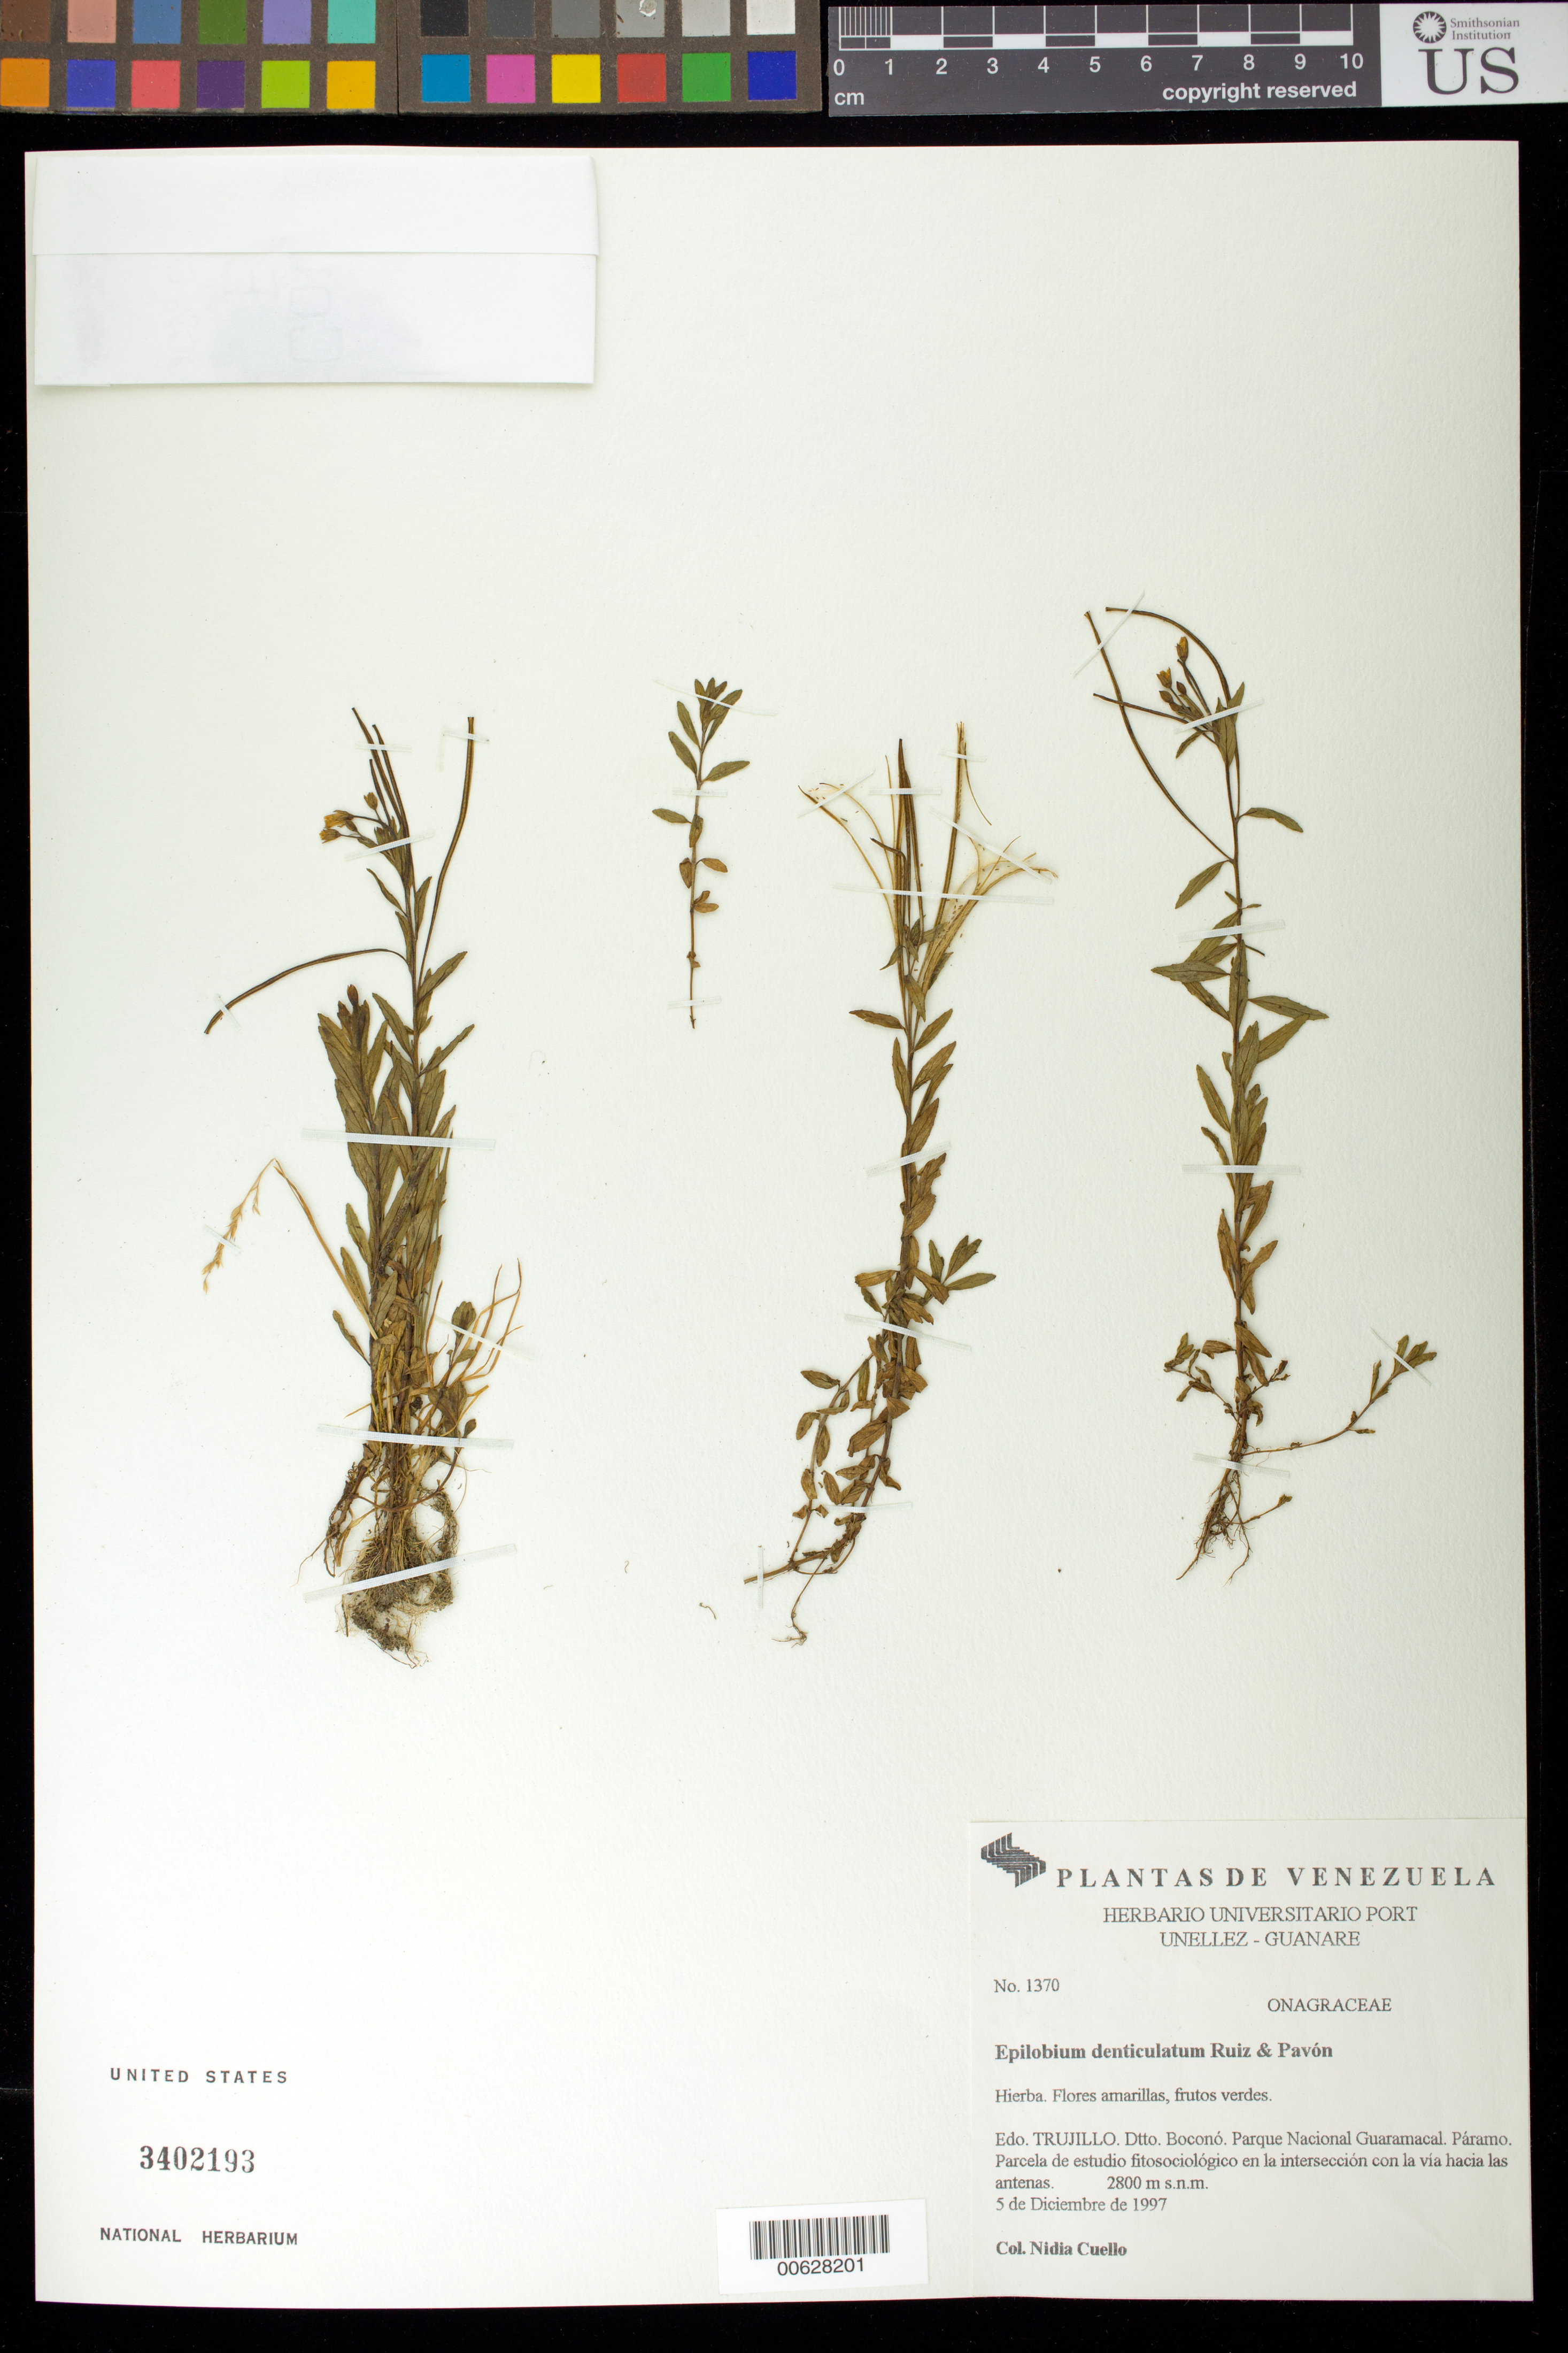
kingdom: Plantae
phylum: Tracheophyta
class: Magnoliopsida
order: Myrtales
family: Onagraceae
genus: Epilobium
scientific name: Epilobium denticulatum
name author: Ruiz & Pav.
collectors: N. L. Cuello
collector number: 1370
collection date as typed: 05 Dec 1997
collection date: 1997-12-05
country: Venezuela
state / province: Trujillo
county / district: Boconó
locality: Parque Nacional Guaramacal. Parcela estudio fitosociológica en la intersección con la via hacia las antenas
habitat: Páramo.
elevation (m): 2800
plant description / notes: PORT, US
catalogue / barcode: US 3402193